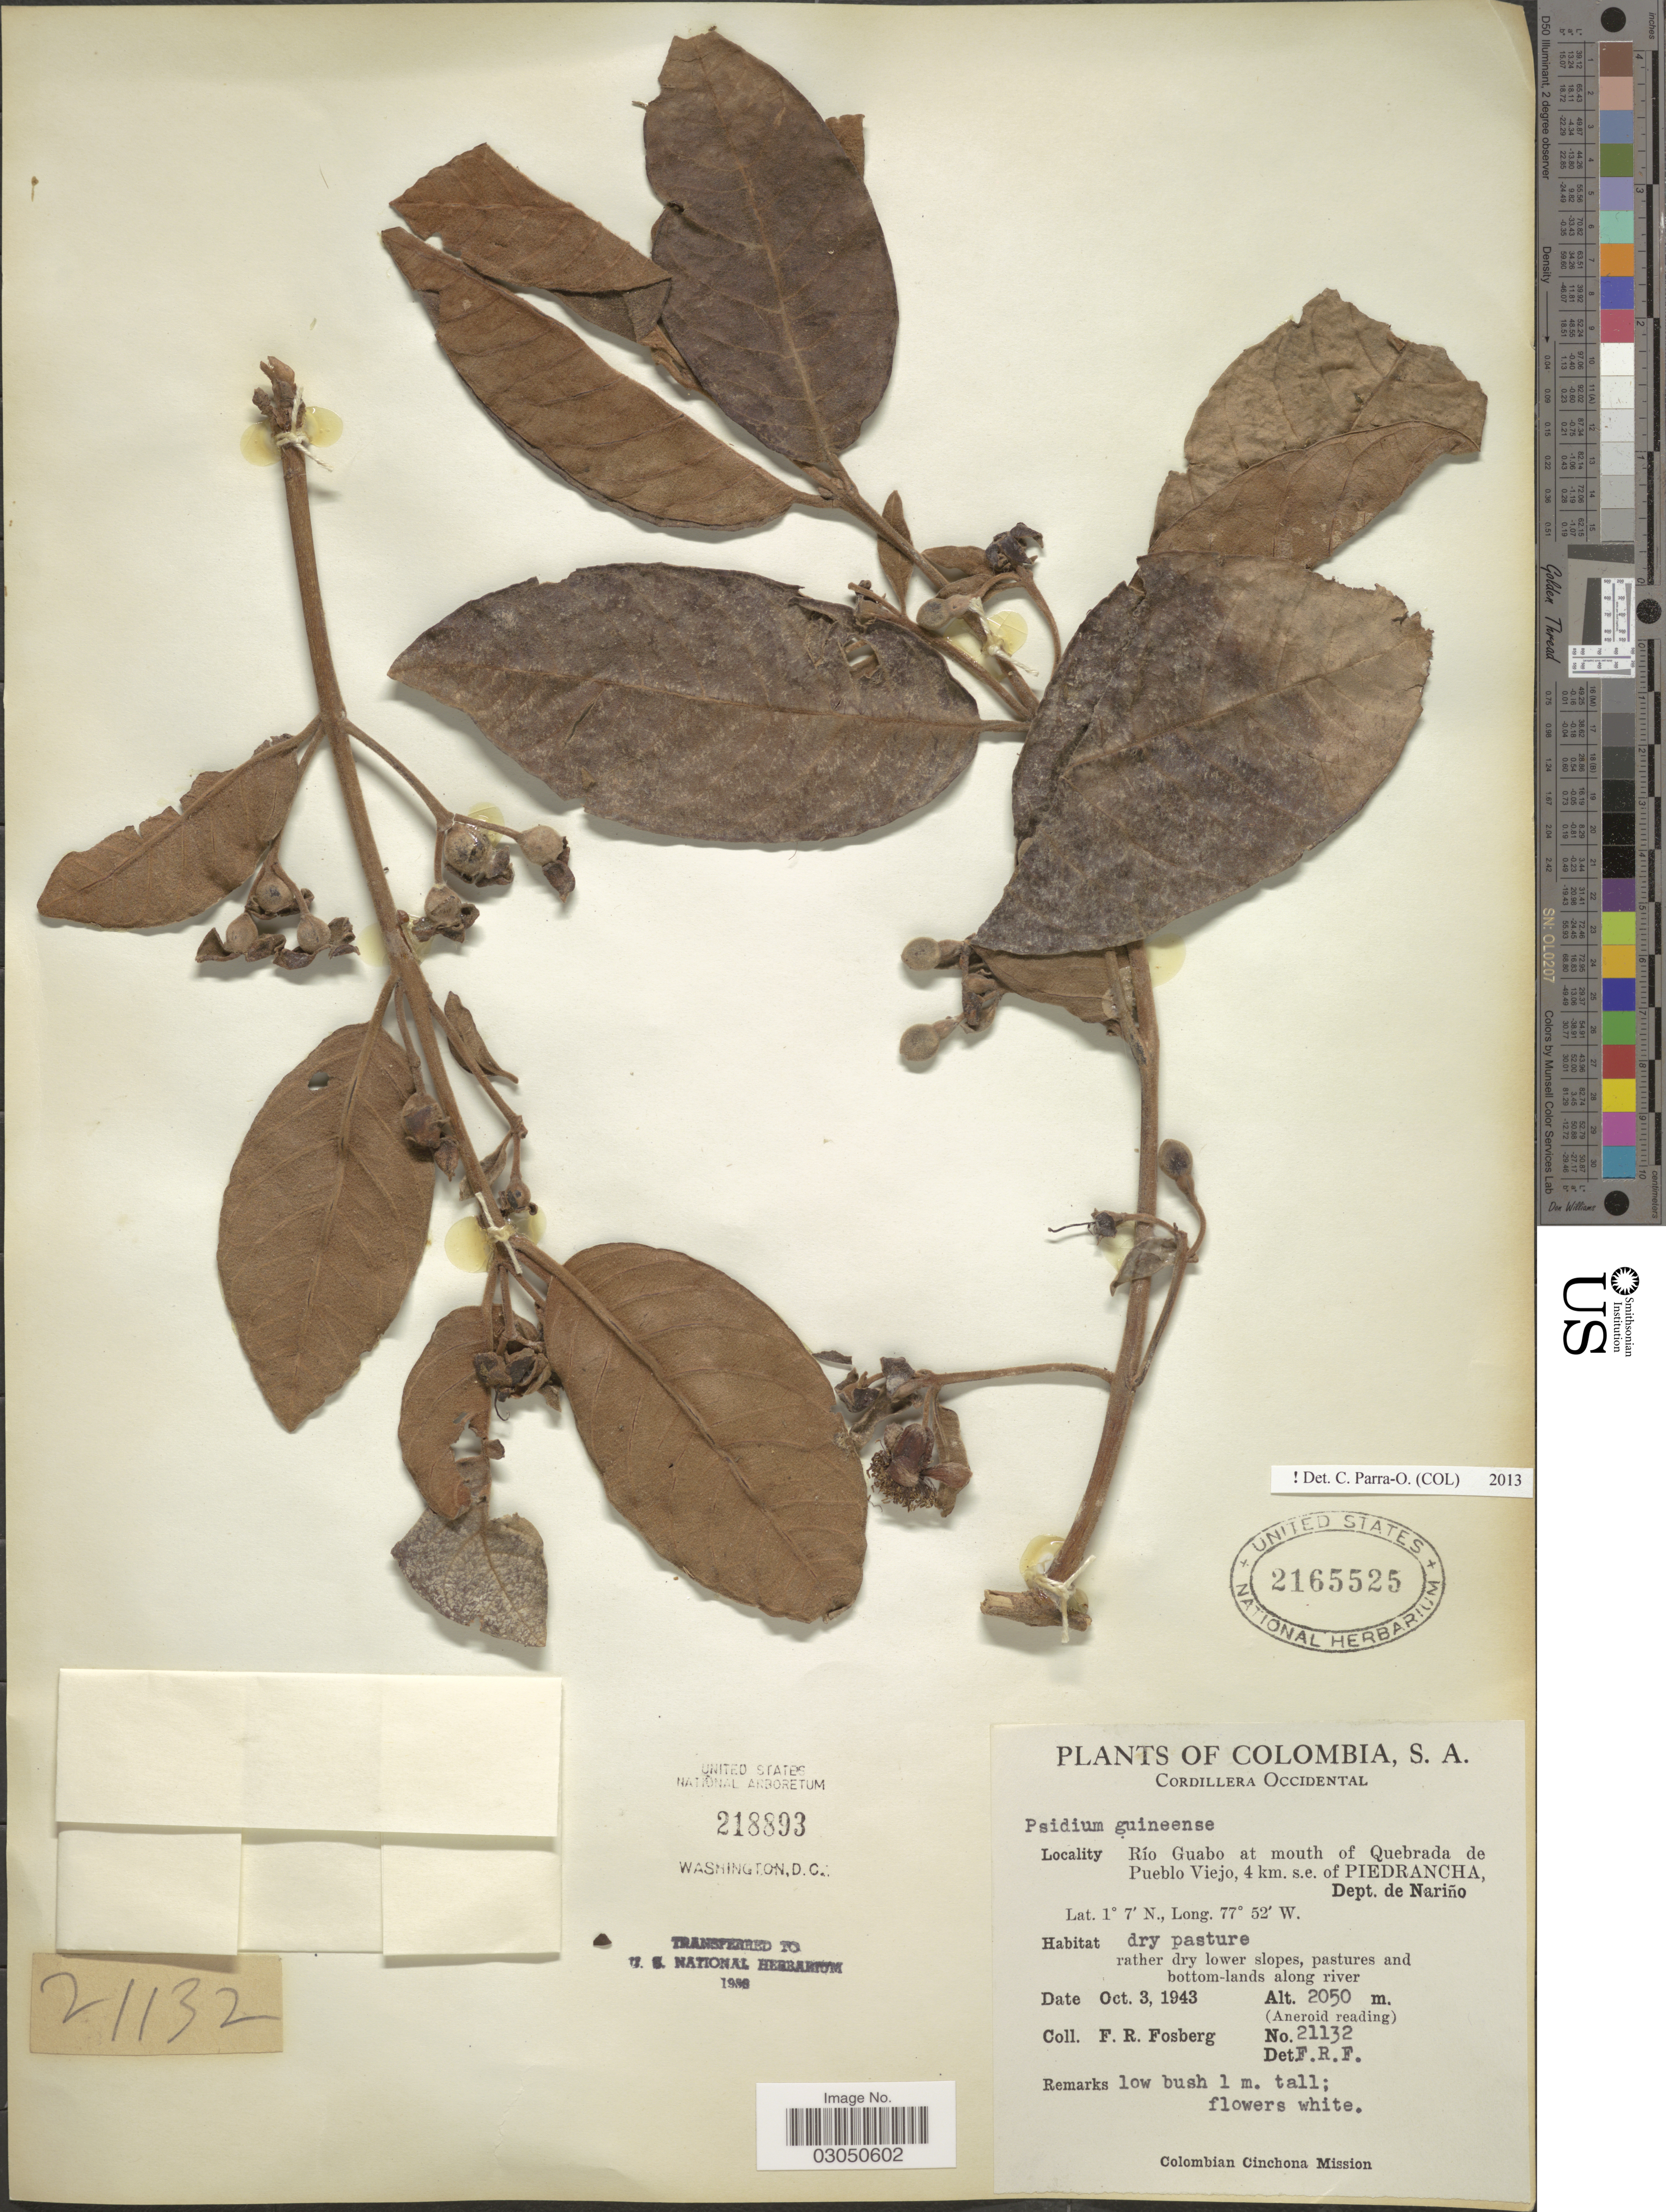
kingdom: Plantae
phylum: Tracheophyta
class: Magnoliopsida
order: Myrtales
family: Myrtaceae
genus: Psidium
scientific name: Psidium guineense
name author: Sw.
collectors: F. R. Fosberg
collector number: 21132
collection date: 1943-10-03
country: Colombia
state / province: Nariño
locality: S.A. Cordillera Occidental. Río Guabo at mouth of Quebrada de Pueblo Viejo, 4 km. s.e. of Piedrancha, Dept. de Nariño.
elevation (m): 2050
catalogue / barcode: US 2165525